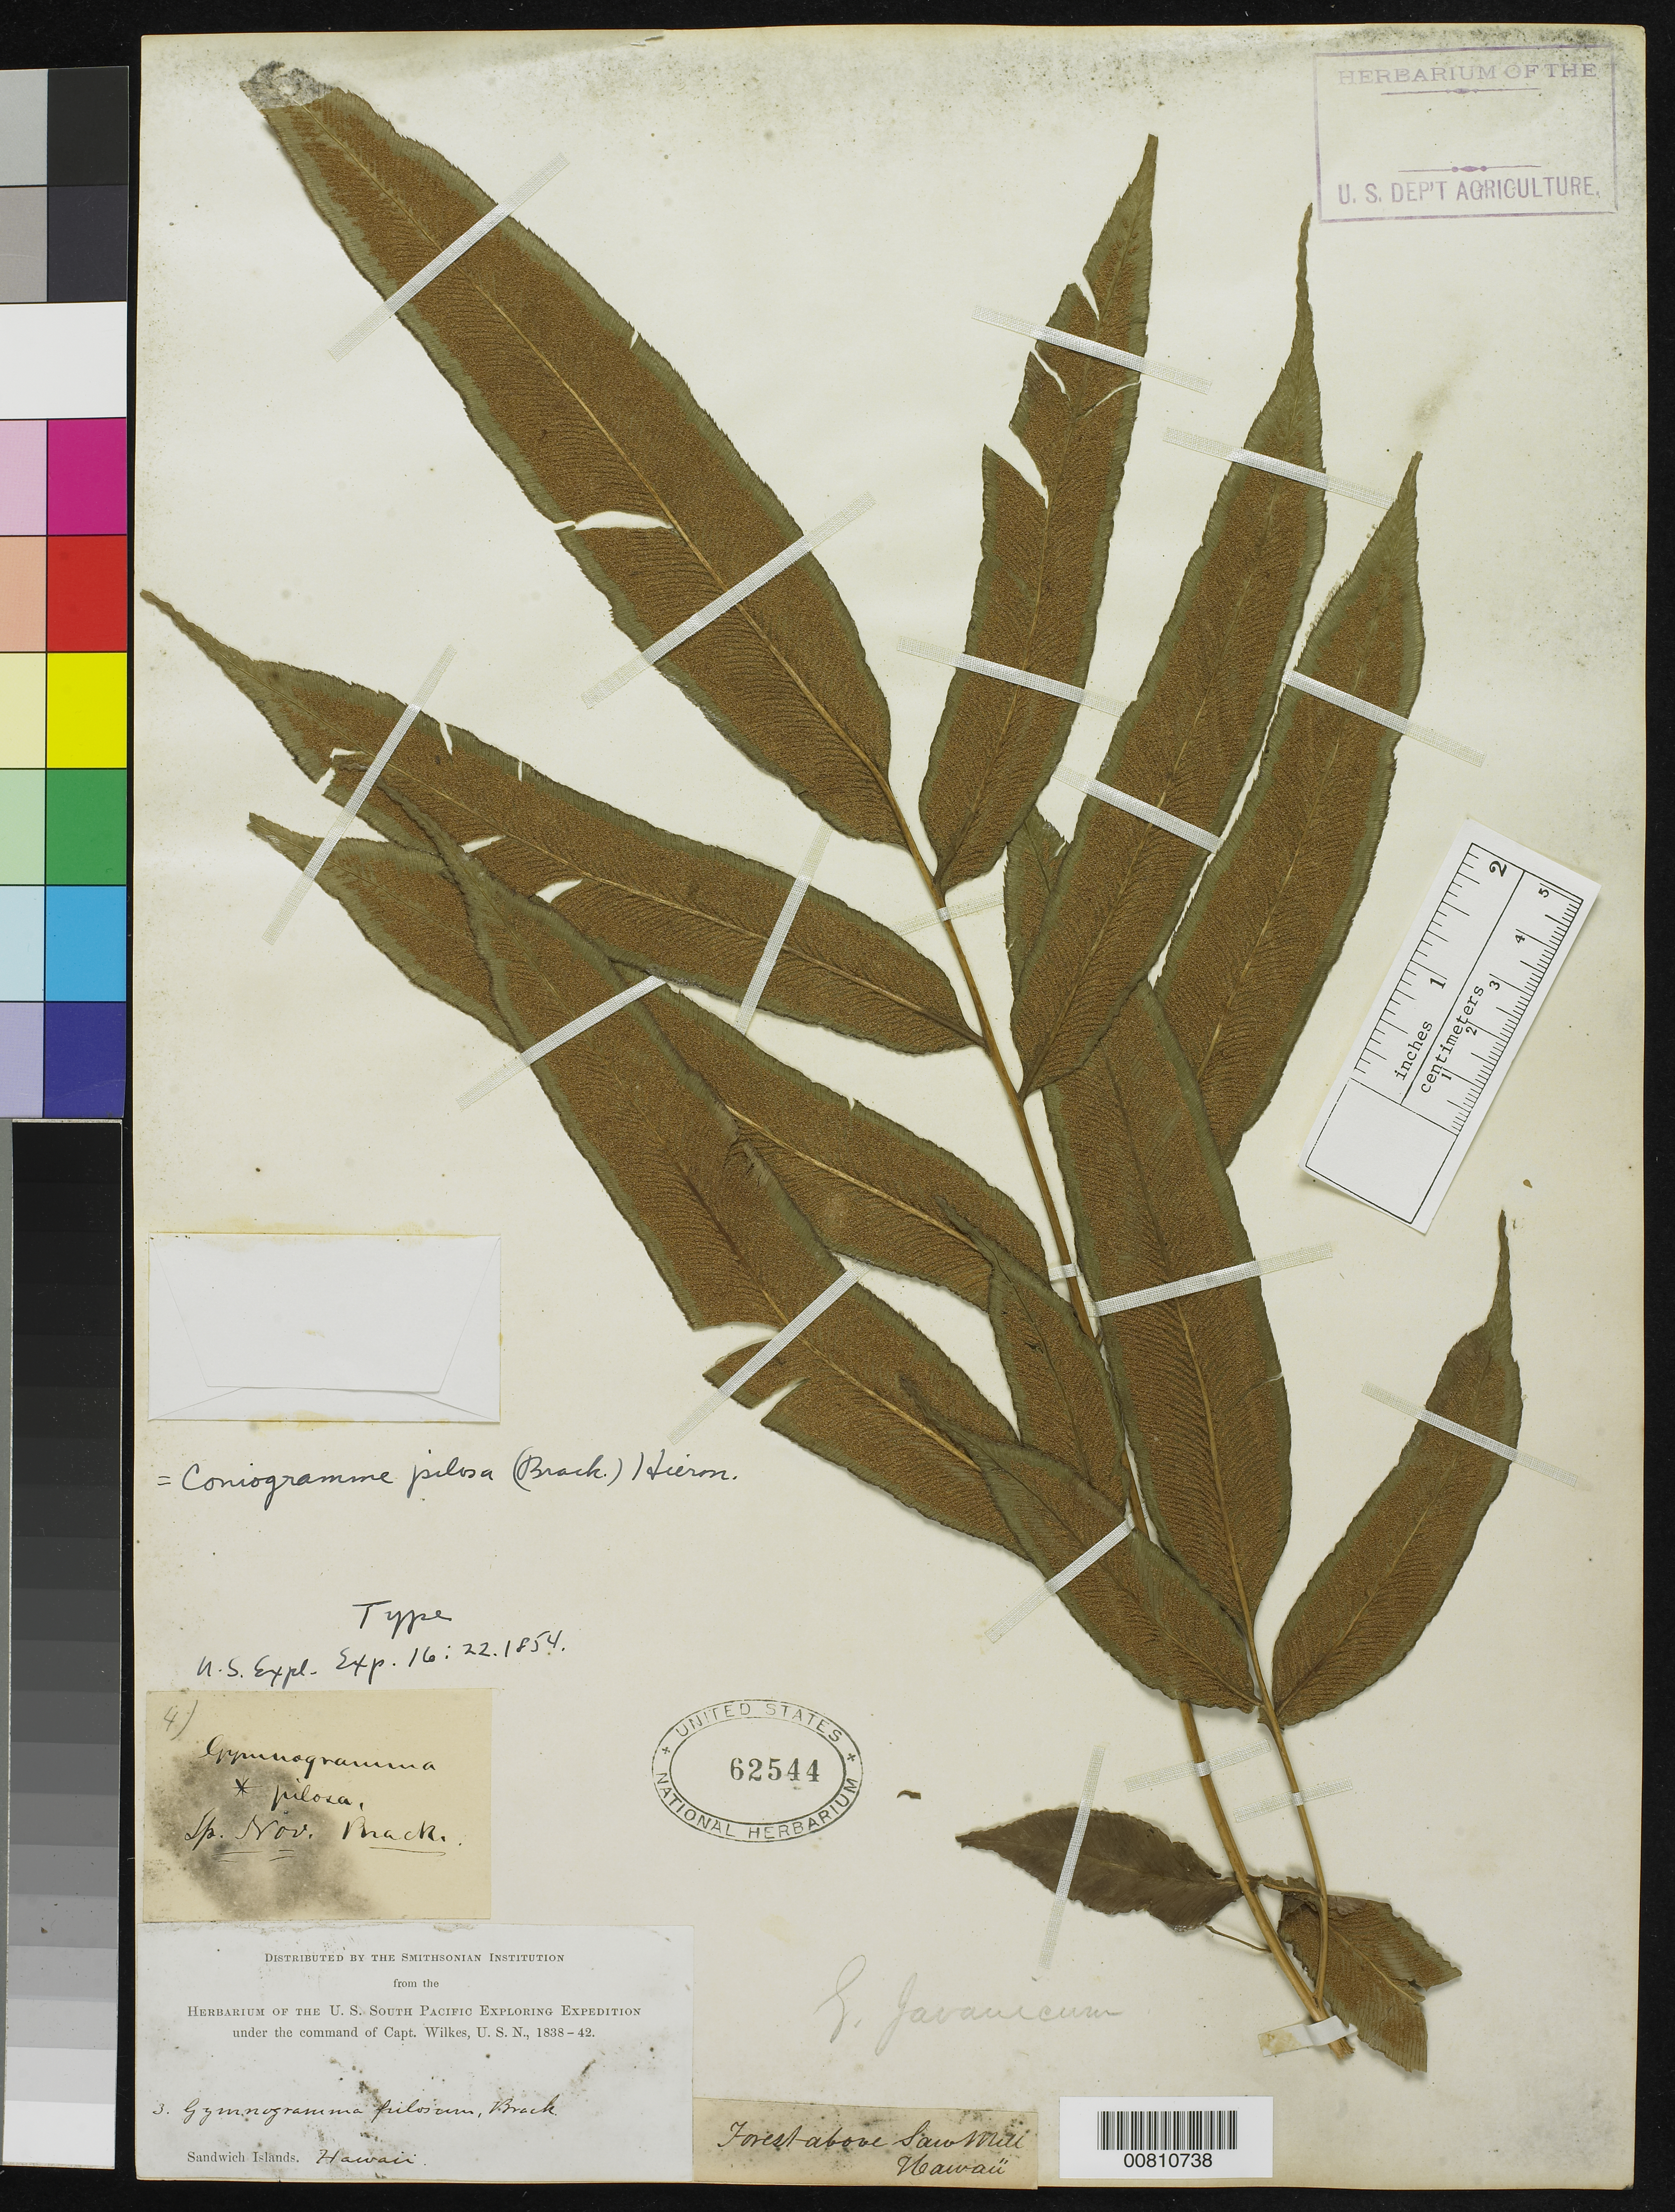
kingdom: Plantae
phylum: Tracheophyta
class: Polypodiopsida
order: Polypodiales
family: Pteridaceae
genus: Gymnogramma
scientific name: Gymnogramma pilosa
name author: Brack. in Wilkes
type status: Holotype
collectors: Wilkes Explor. Exped.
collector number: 3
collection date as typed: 1838 to -- --- 1842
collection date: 1838/1842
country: United States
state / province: Hawaii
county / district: Maui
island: Moloka'i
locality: Forests above saw mill.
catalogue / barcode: US 62544